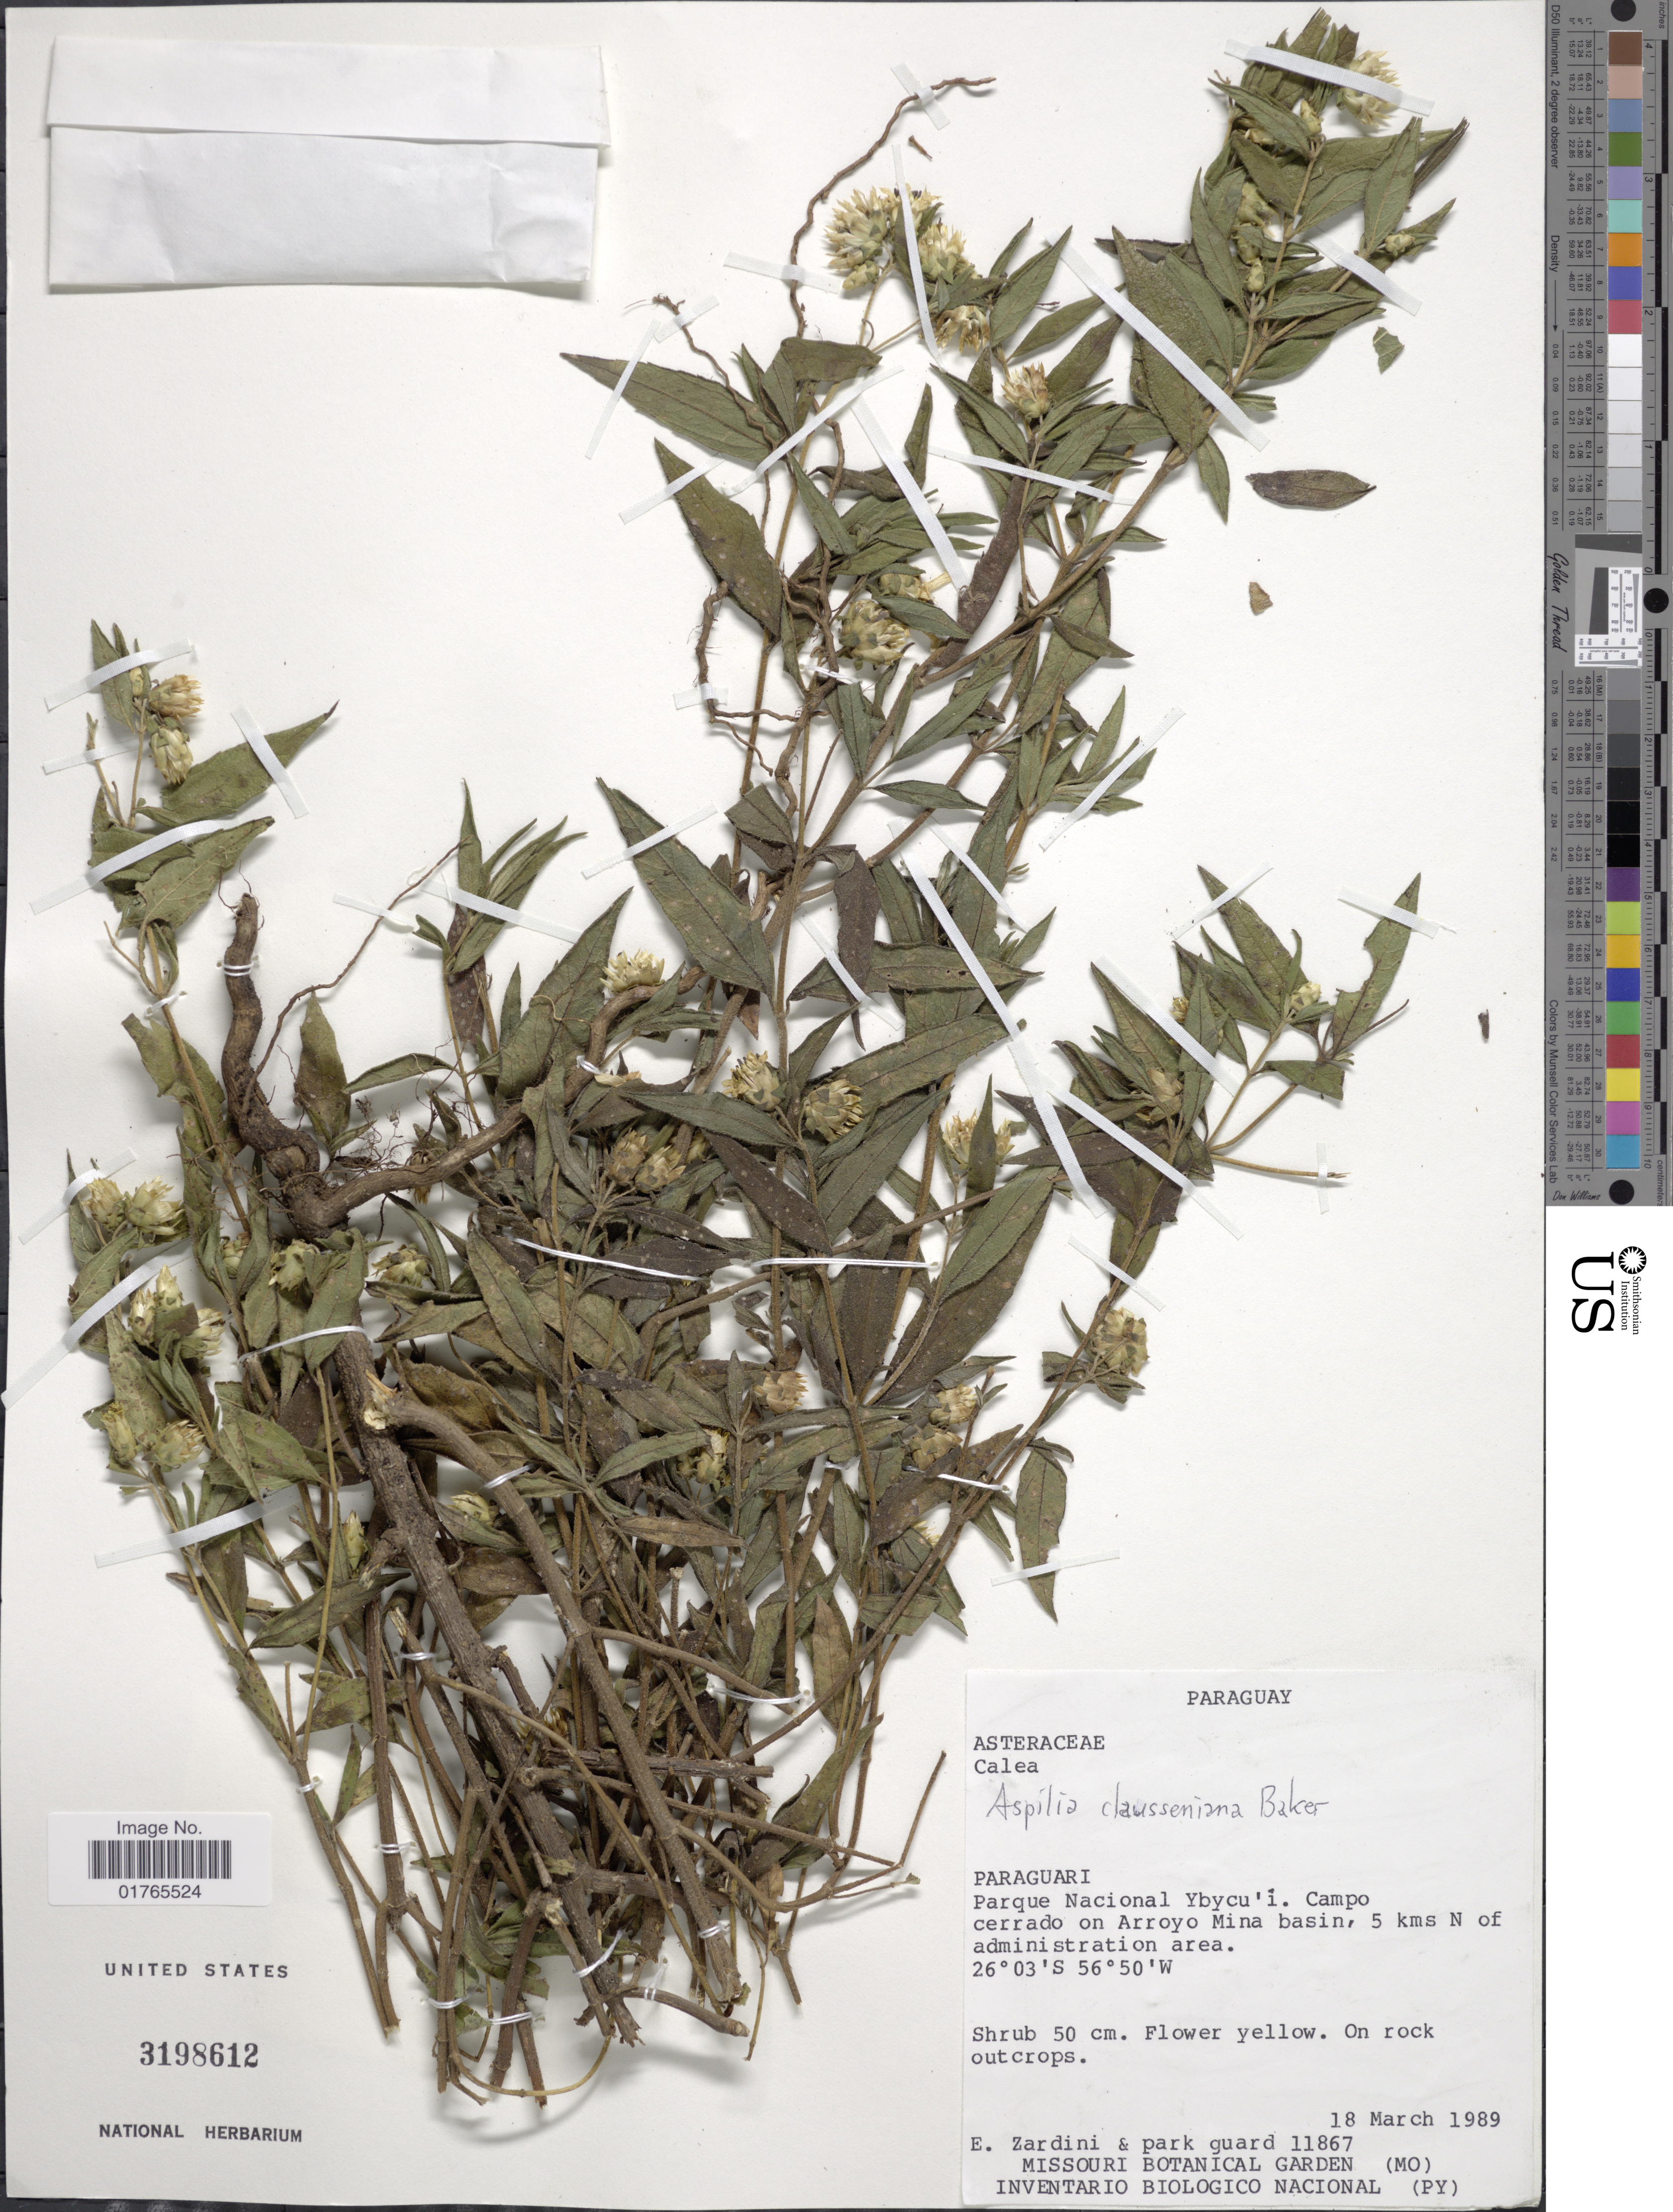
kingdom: Plantae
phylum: Tracheophyta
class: Magnoliopsida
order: Asterales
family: Asteraceae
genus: Aspilia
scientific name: Aspilia clausseniana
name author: Baker in Mart.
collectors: E. M. Zardini & Park guard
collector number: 11867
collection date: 1989-03-18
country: Paraguay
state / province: Paraguari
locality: Parque Naciaonal Ybycu'i, Campo cerrado on Arroyo Mina basin, 5 kms N of adminstration area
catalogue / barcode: US 3198612